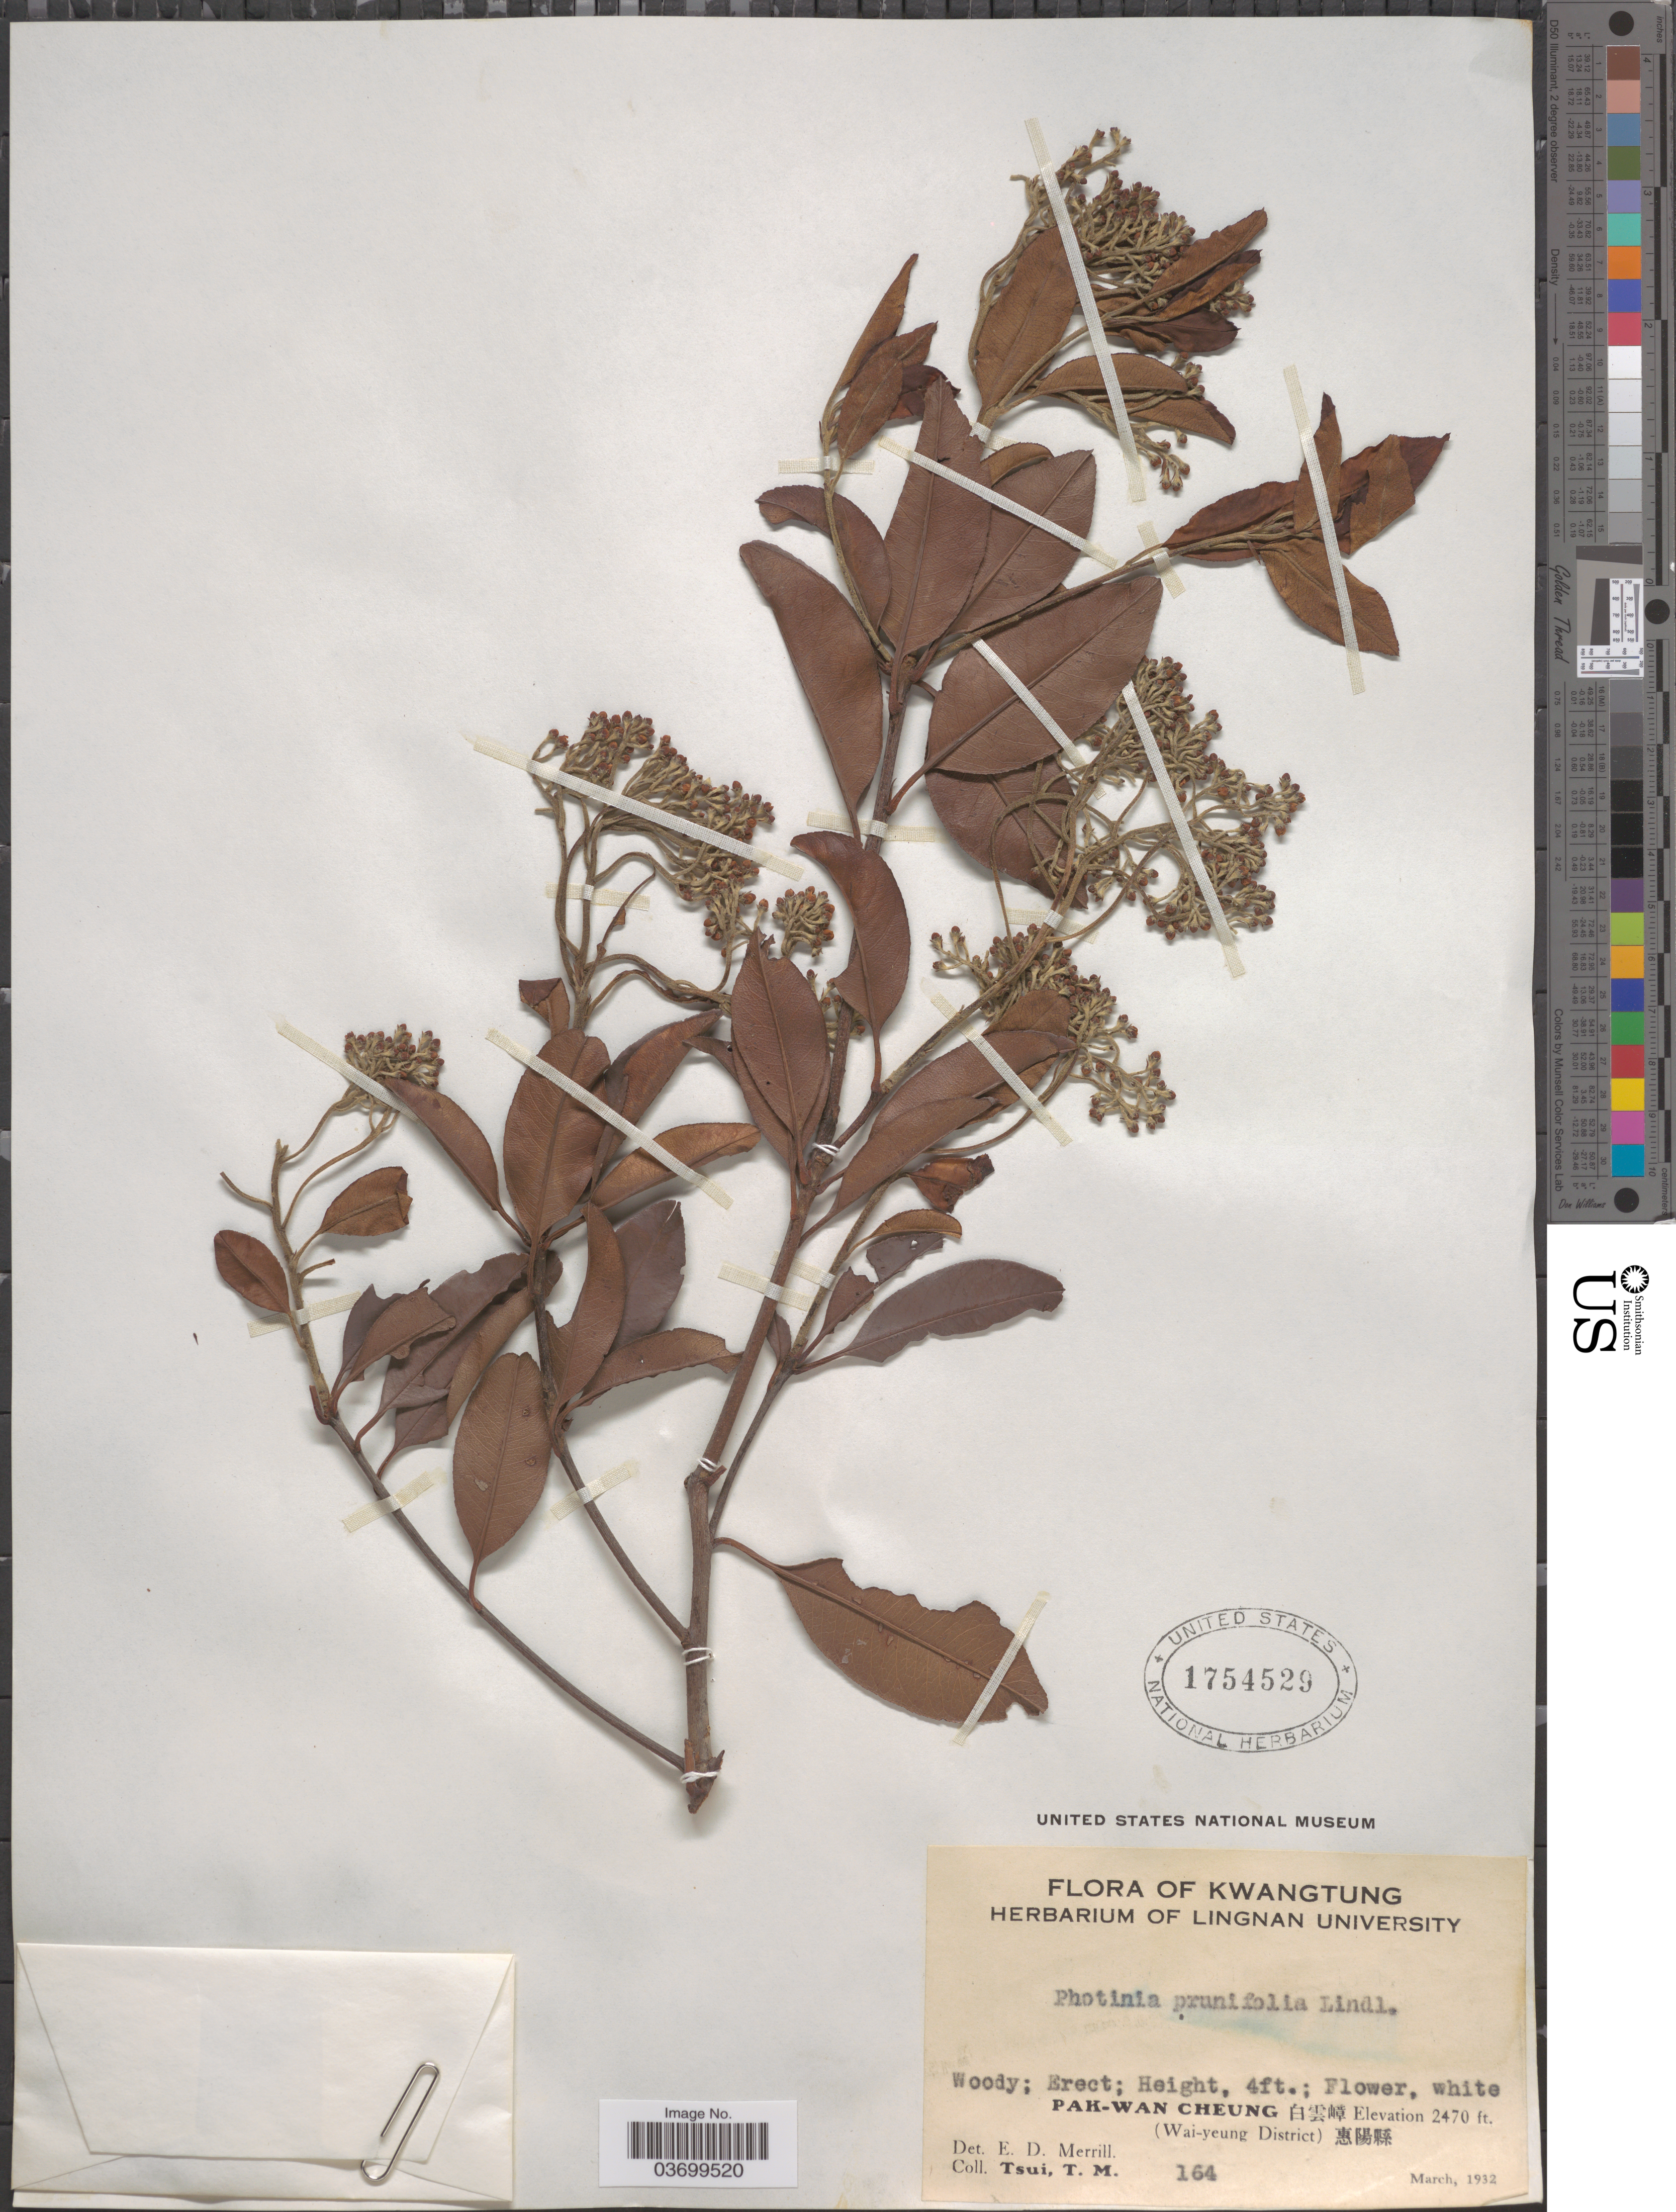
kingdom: Plantae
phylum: Tracheophyta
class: Magnoliopsida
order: Rosales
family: Rosaceae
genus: Photinia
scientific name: Photinia prunifolia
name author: (Hook. & Arn.) Lindl.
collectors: T. Tsui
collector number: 164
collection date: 1932-03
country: China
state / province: Guangdong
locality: Kwangtung. Pak-Wan Cheung X. (Wai-yeung District) X.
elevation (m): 753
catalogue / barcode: US 1754529